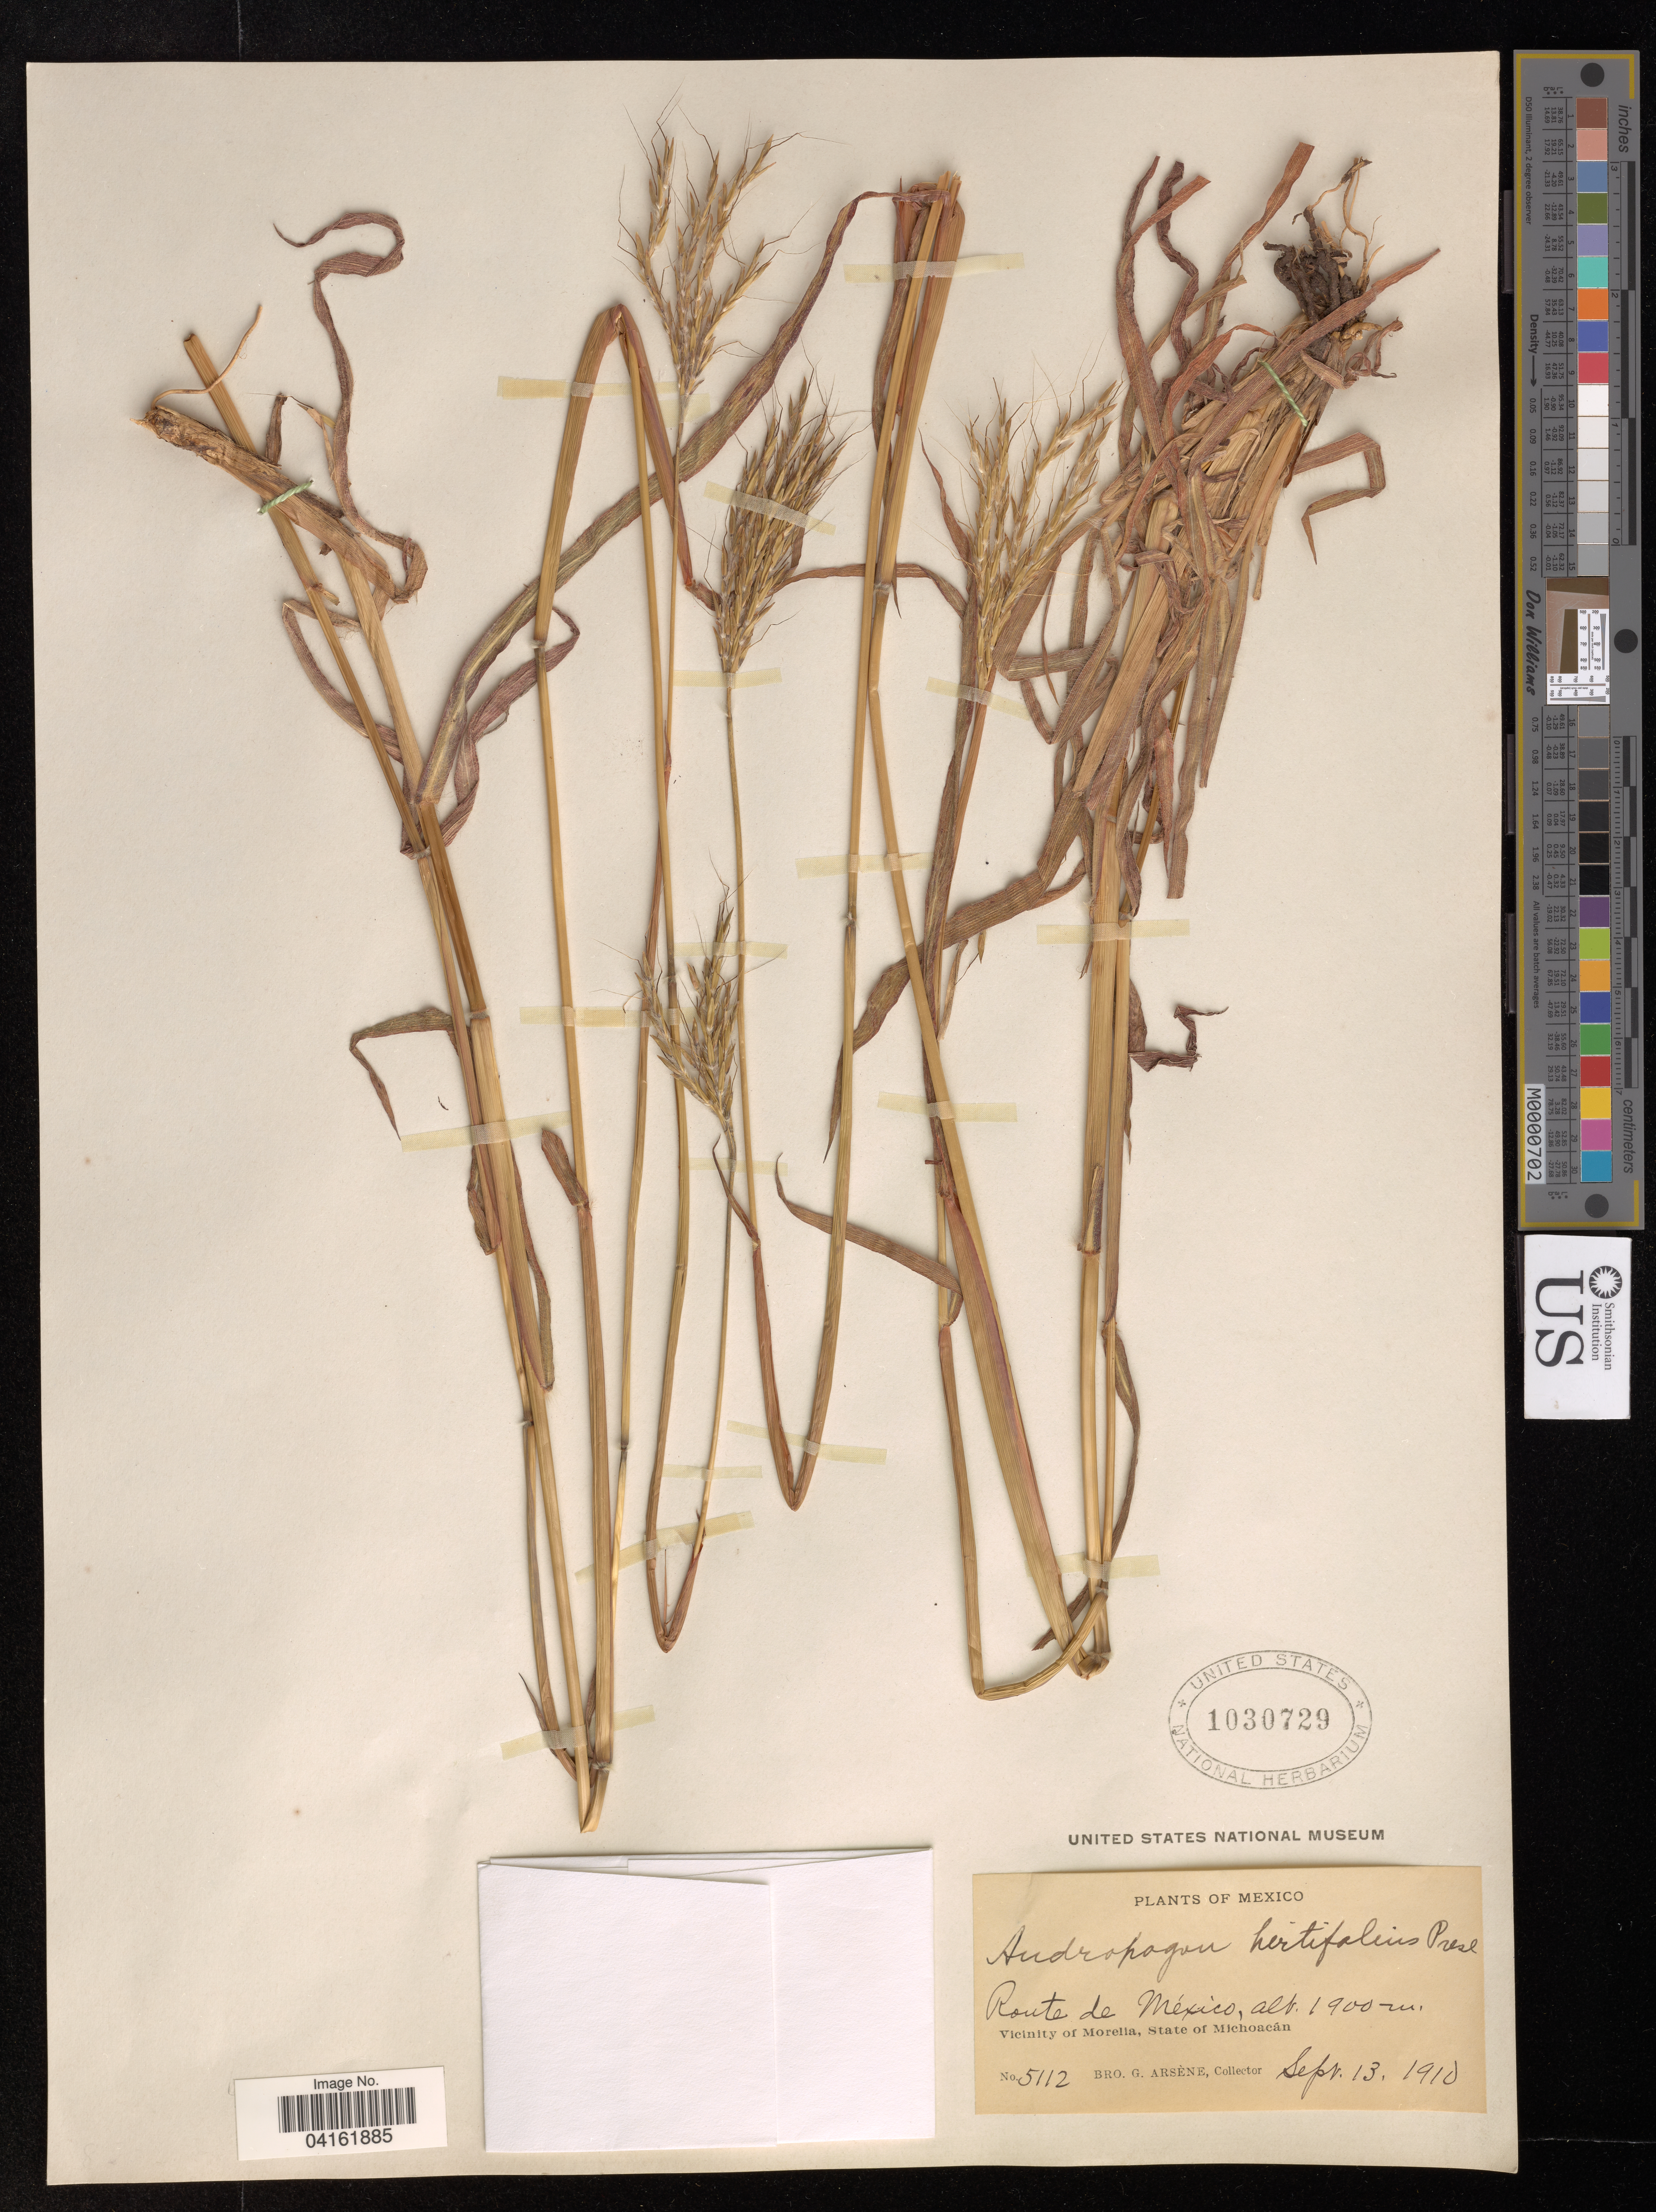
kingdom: Plantae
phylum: Tracheophyta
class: Liliopsida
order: Poales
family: Poaceae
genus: Andropogon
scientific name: Andropogon hirtifolius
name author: C. Presl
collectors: Bro. G. Arsène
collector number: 5112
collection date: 1910-09-13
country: Mexico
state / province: Michoacán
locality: Route de México, Vicinity of Morelia.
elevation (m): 1900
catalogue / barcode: US 1030729